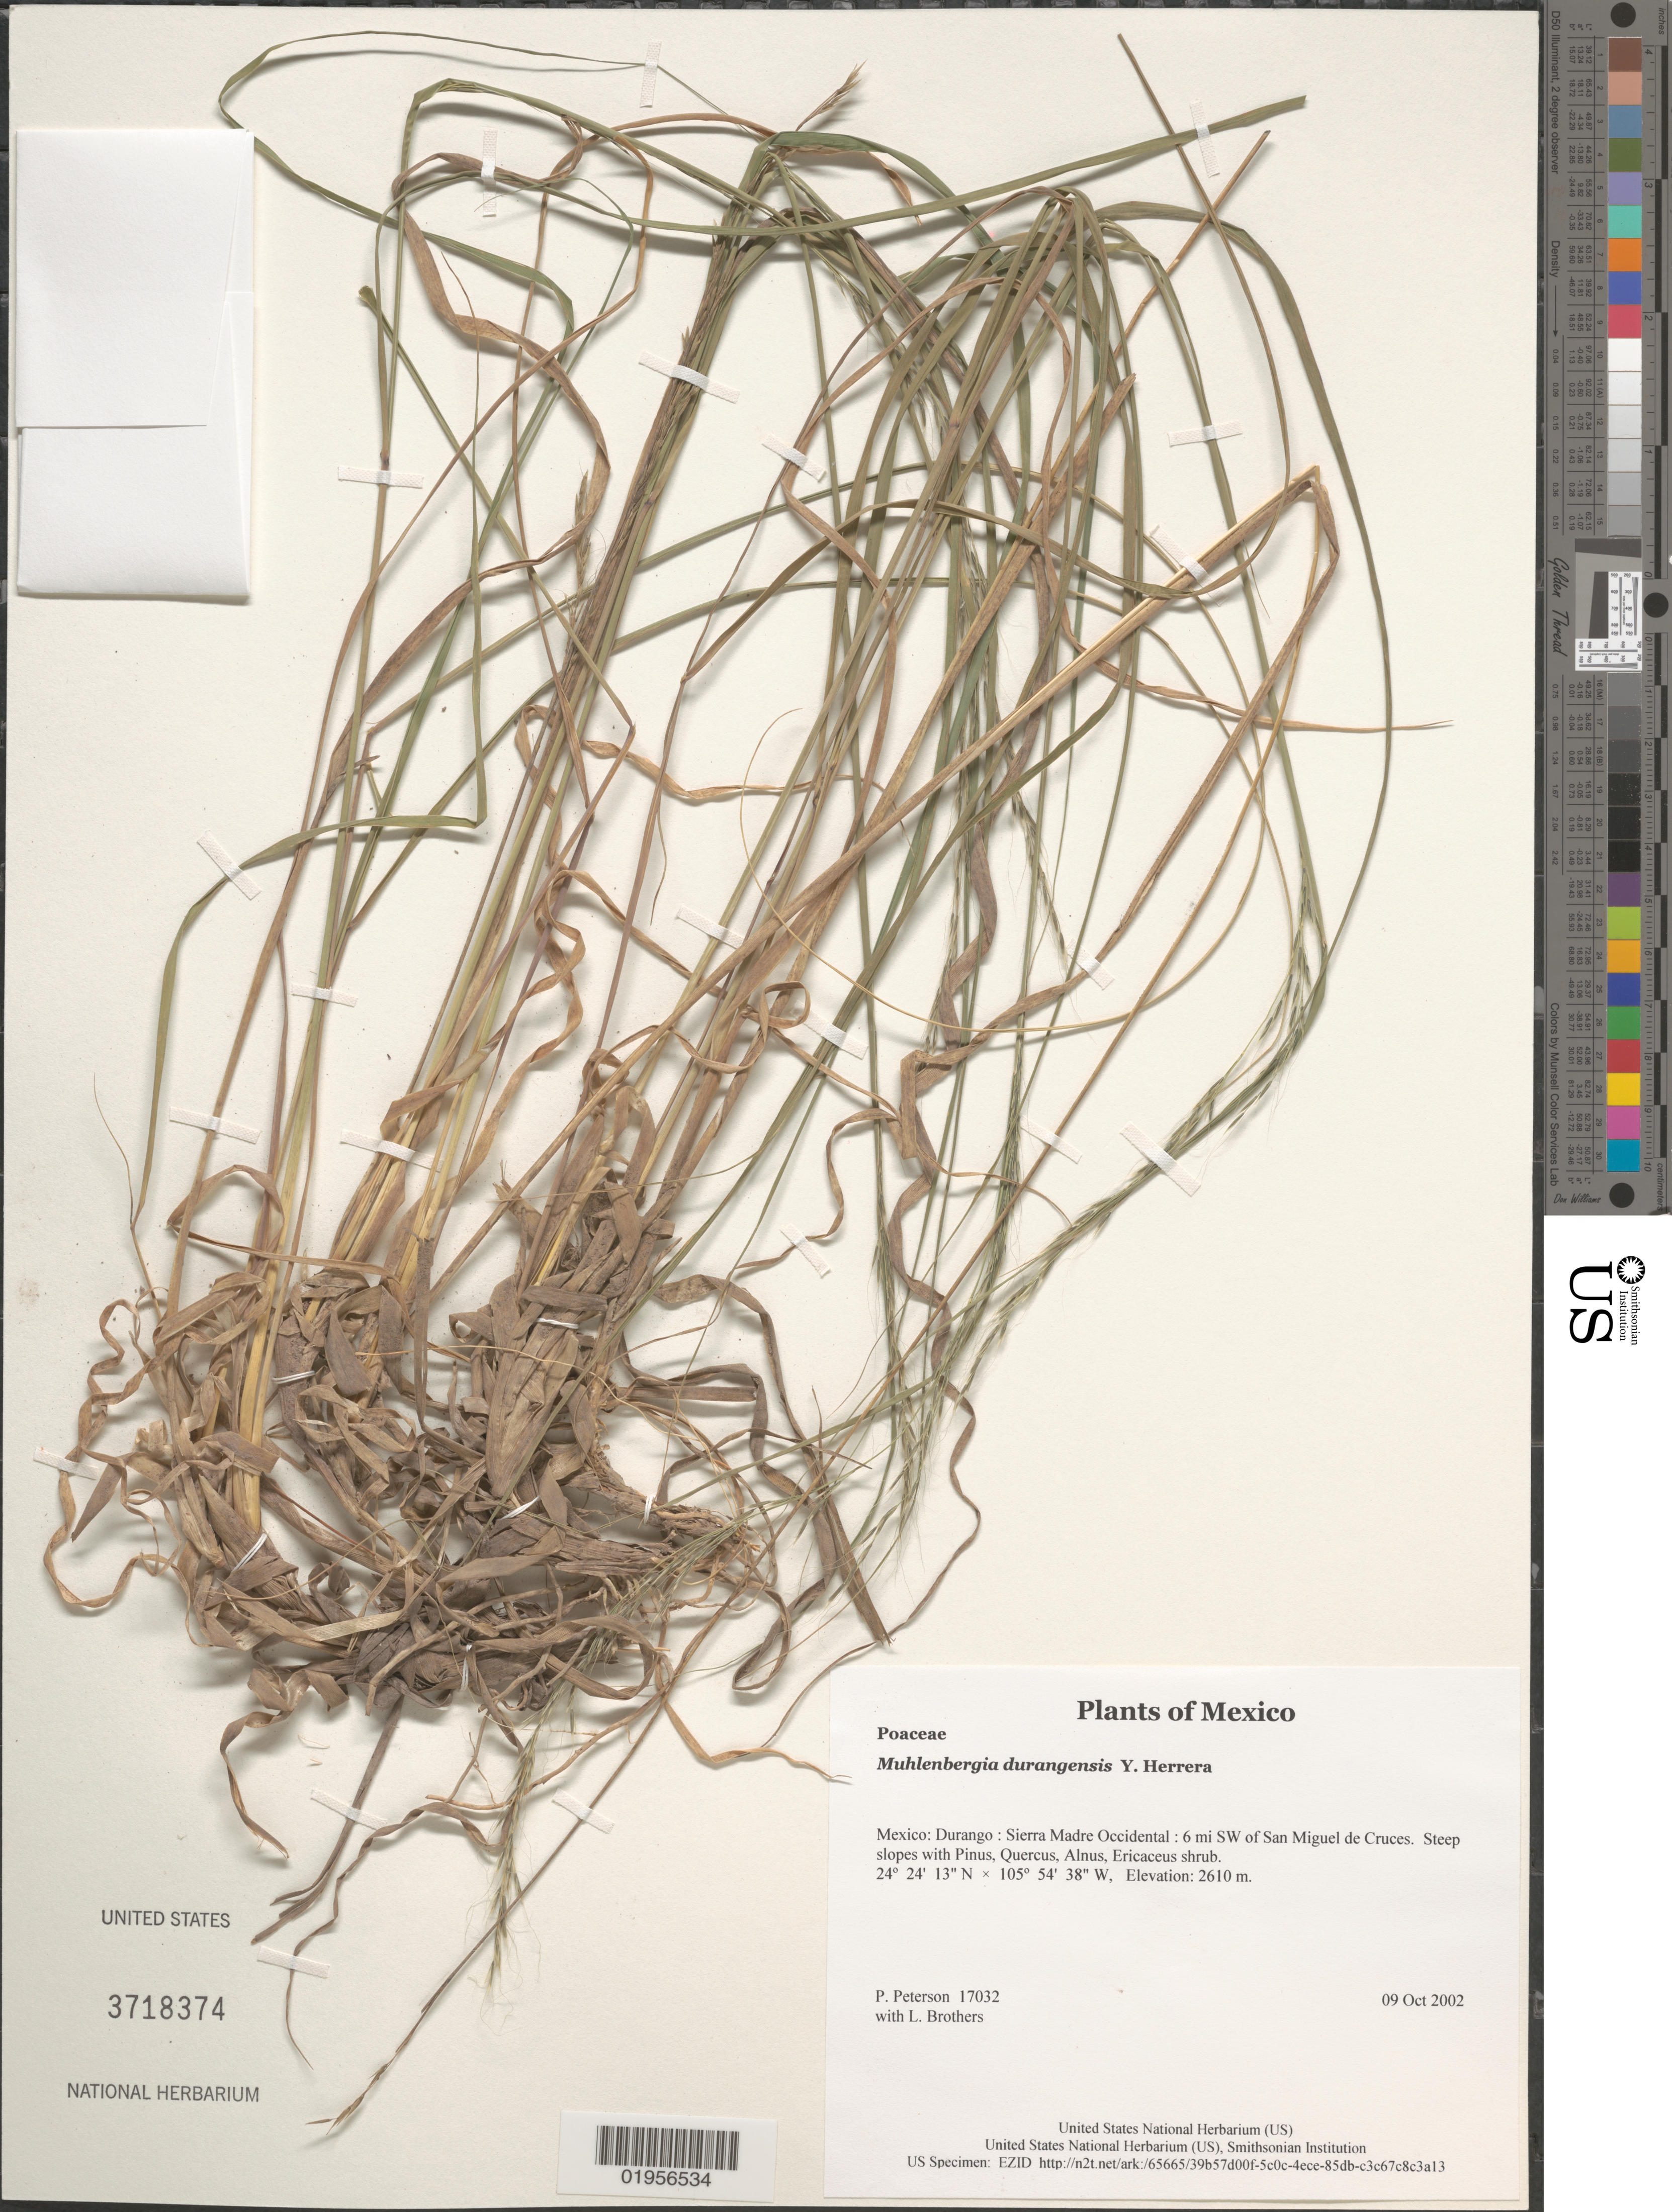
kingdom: Plantae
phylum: Tracheophyta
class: Liliopsida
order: Poales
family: Poaceae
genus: Muhlenbergia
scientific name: Muhlenbergia durangensis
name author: Y. Herrera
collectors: P. M. Peterson & L. E. Brothers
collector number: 17032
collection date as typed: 09 Oct 2002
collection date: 2002-10-09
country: Mexico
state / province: Durango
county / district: Sierra Madre Occidental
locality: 6 mi SW of San Miguel de Cruces. Steep slopes with Pinus, Quercus, Alnus, Ericaceus shrub.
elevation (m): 2610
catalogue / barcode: US 3718374